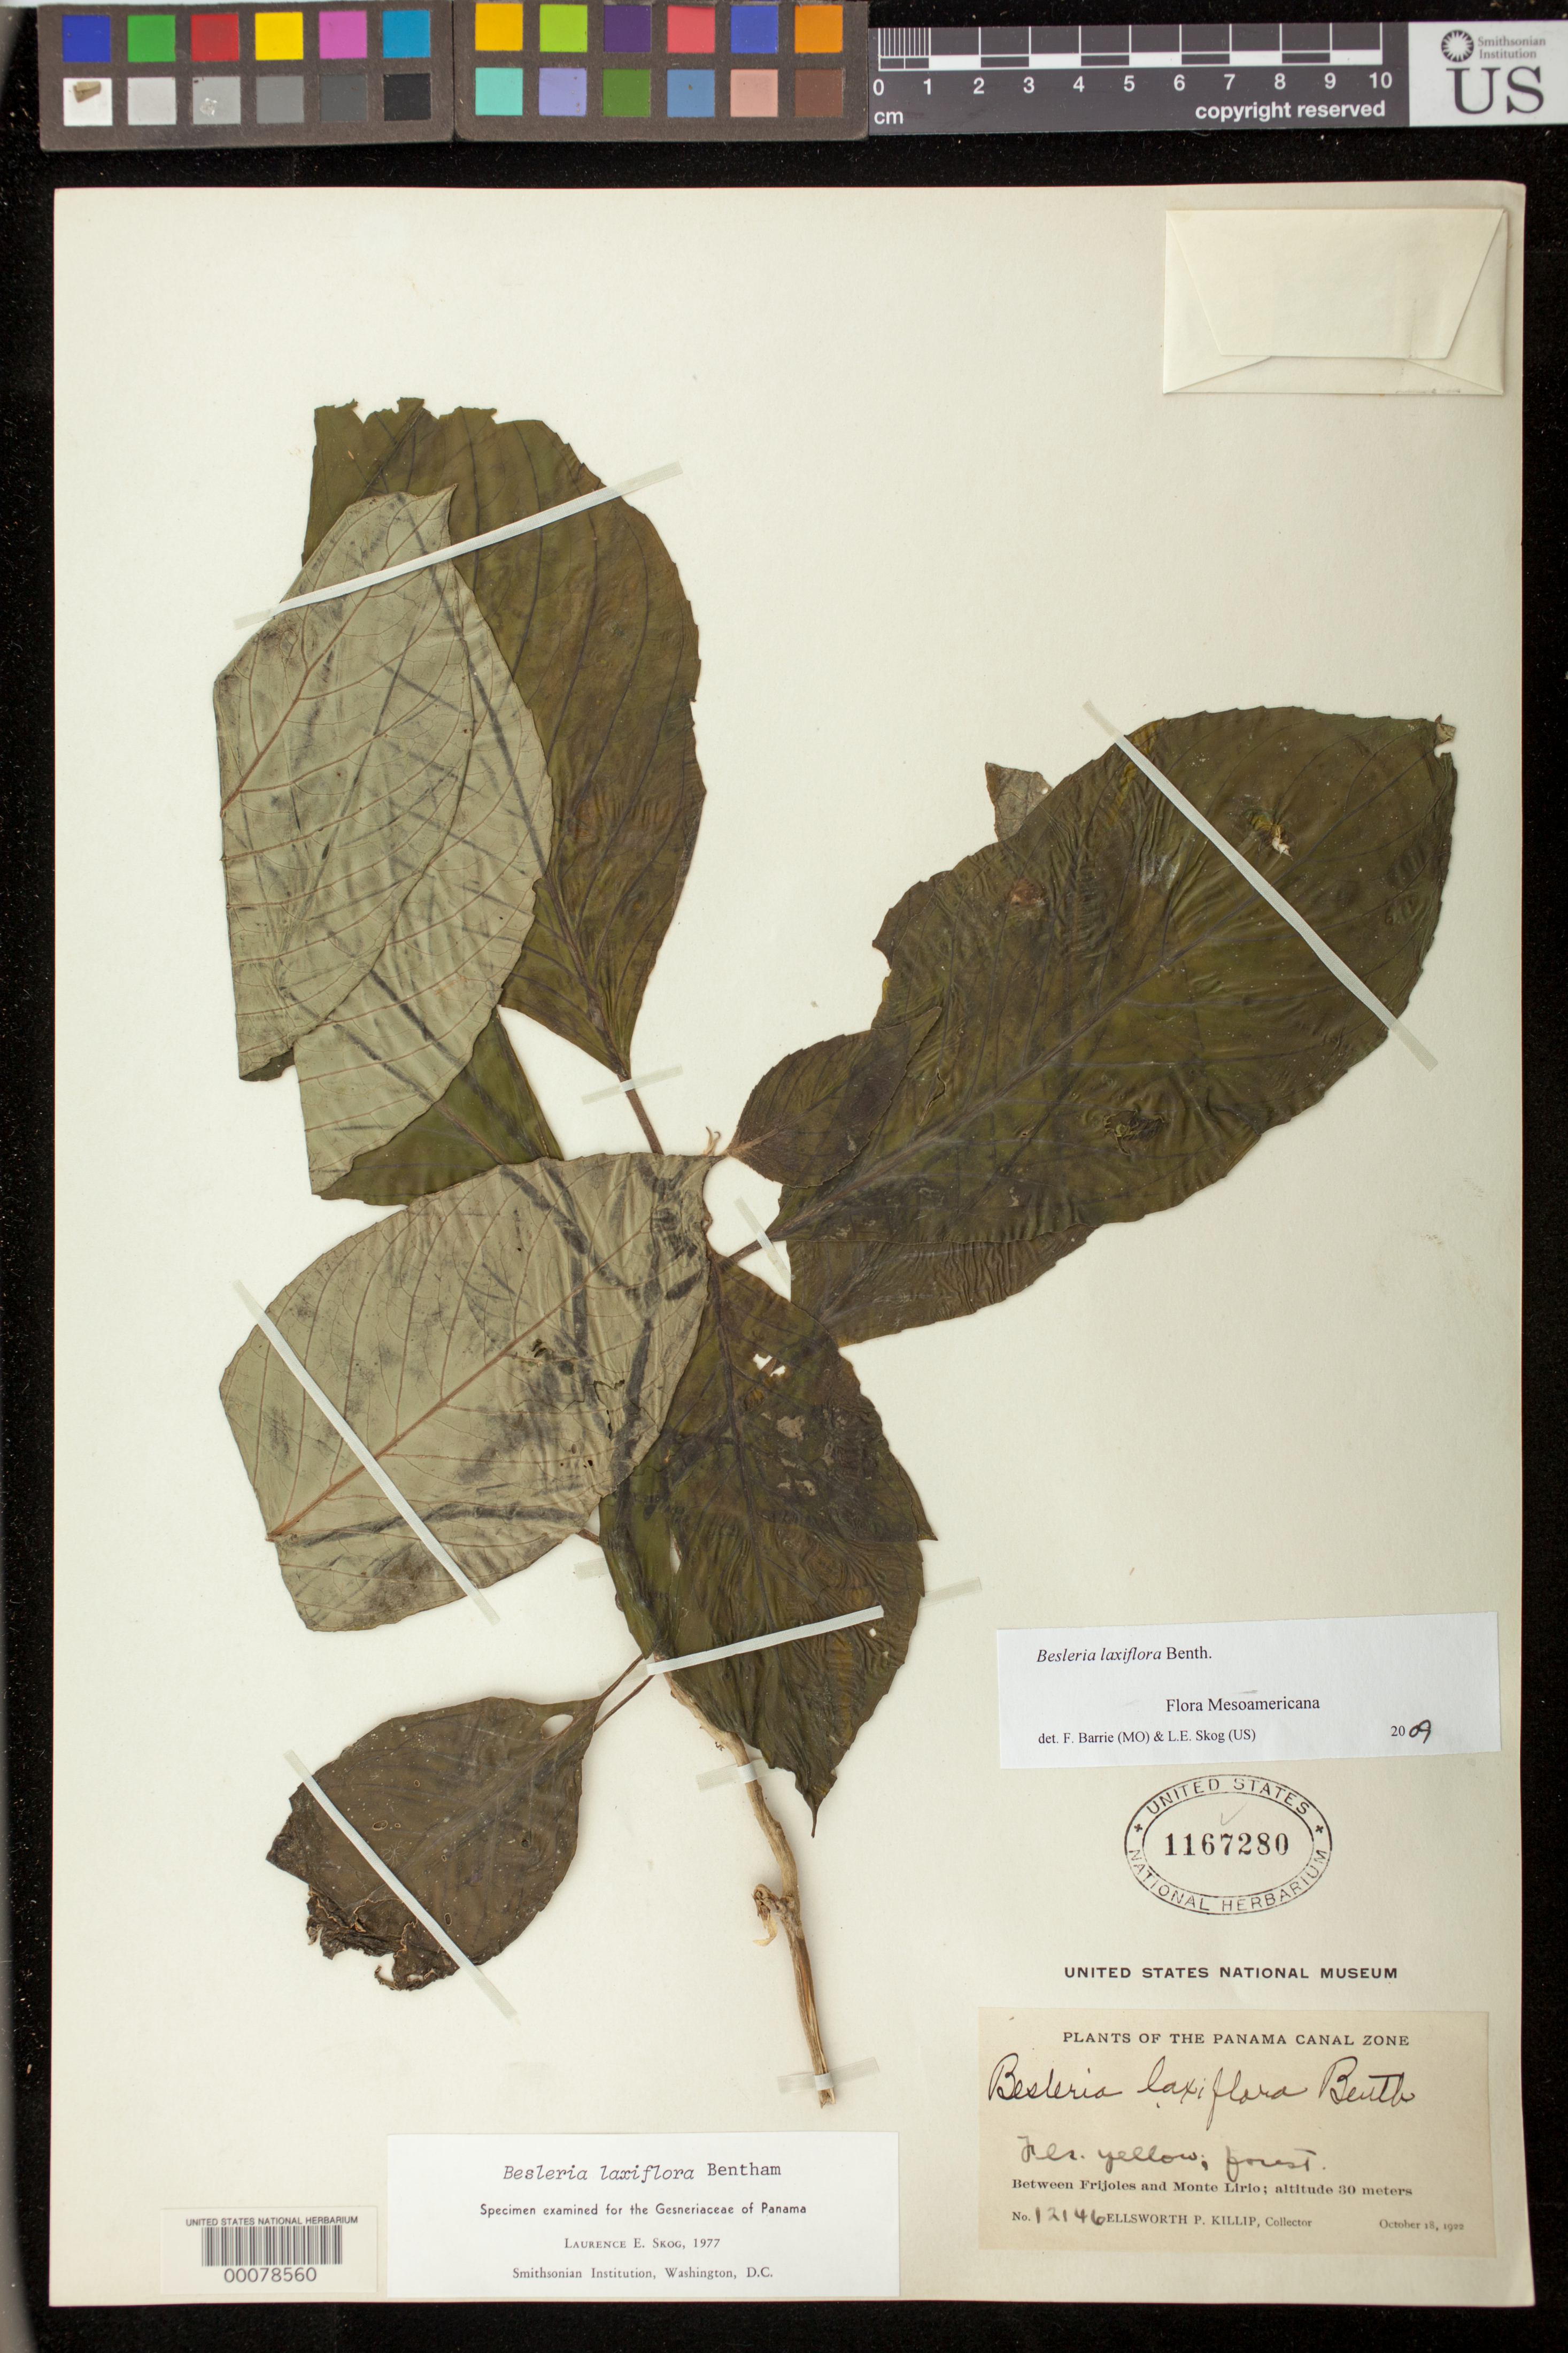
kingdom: Plantae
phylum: Tracheophyta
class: Magnoliopsida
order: Lamiales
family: Gesneriaceae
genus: Besleria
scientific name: Besleria laxiflora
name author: Benth.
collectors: E. P. Killip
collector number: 12146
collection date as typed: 18 Oct 1922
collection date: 1922-10-18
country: Panama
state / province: Colón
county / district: Canal Zone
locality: Between Frijoles and Monte Lirio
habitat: Forest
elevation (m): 30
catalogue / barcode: US 1167280